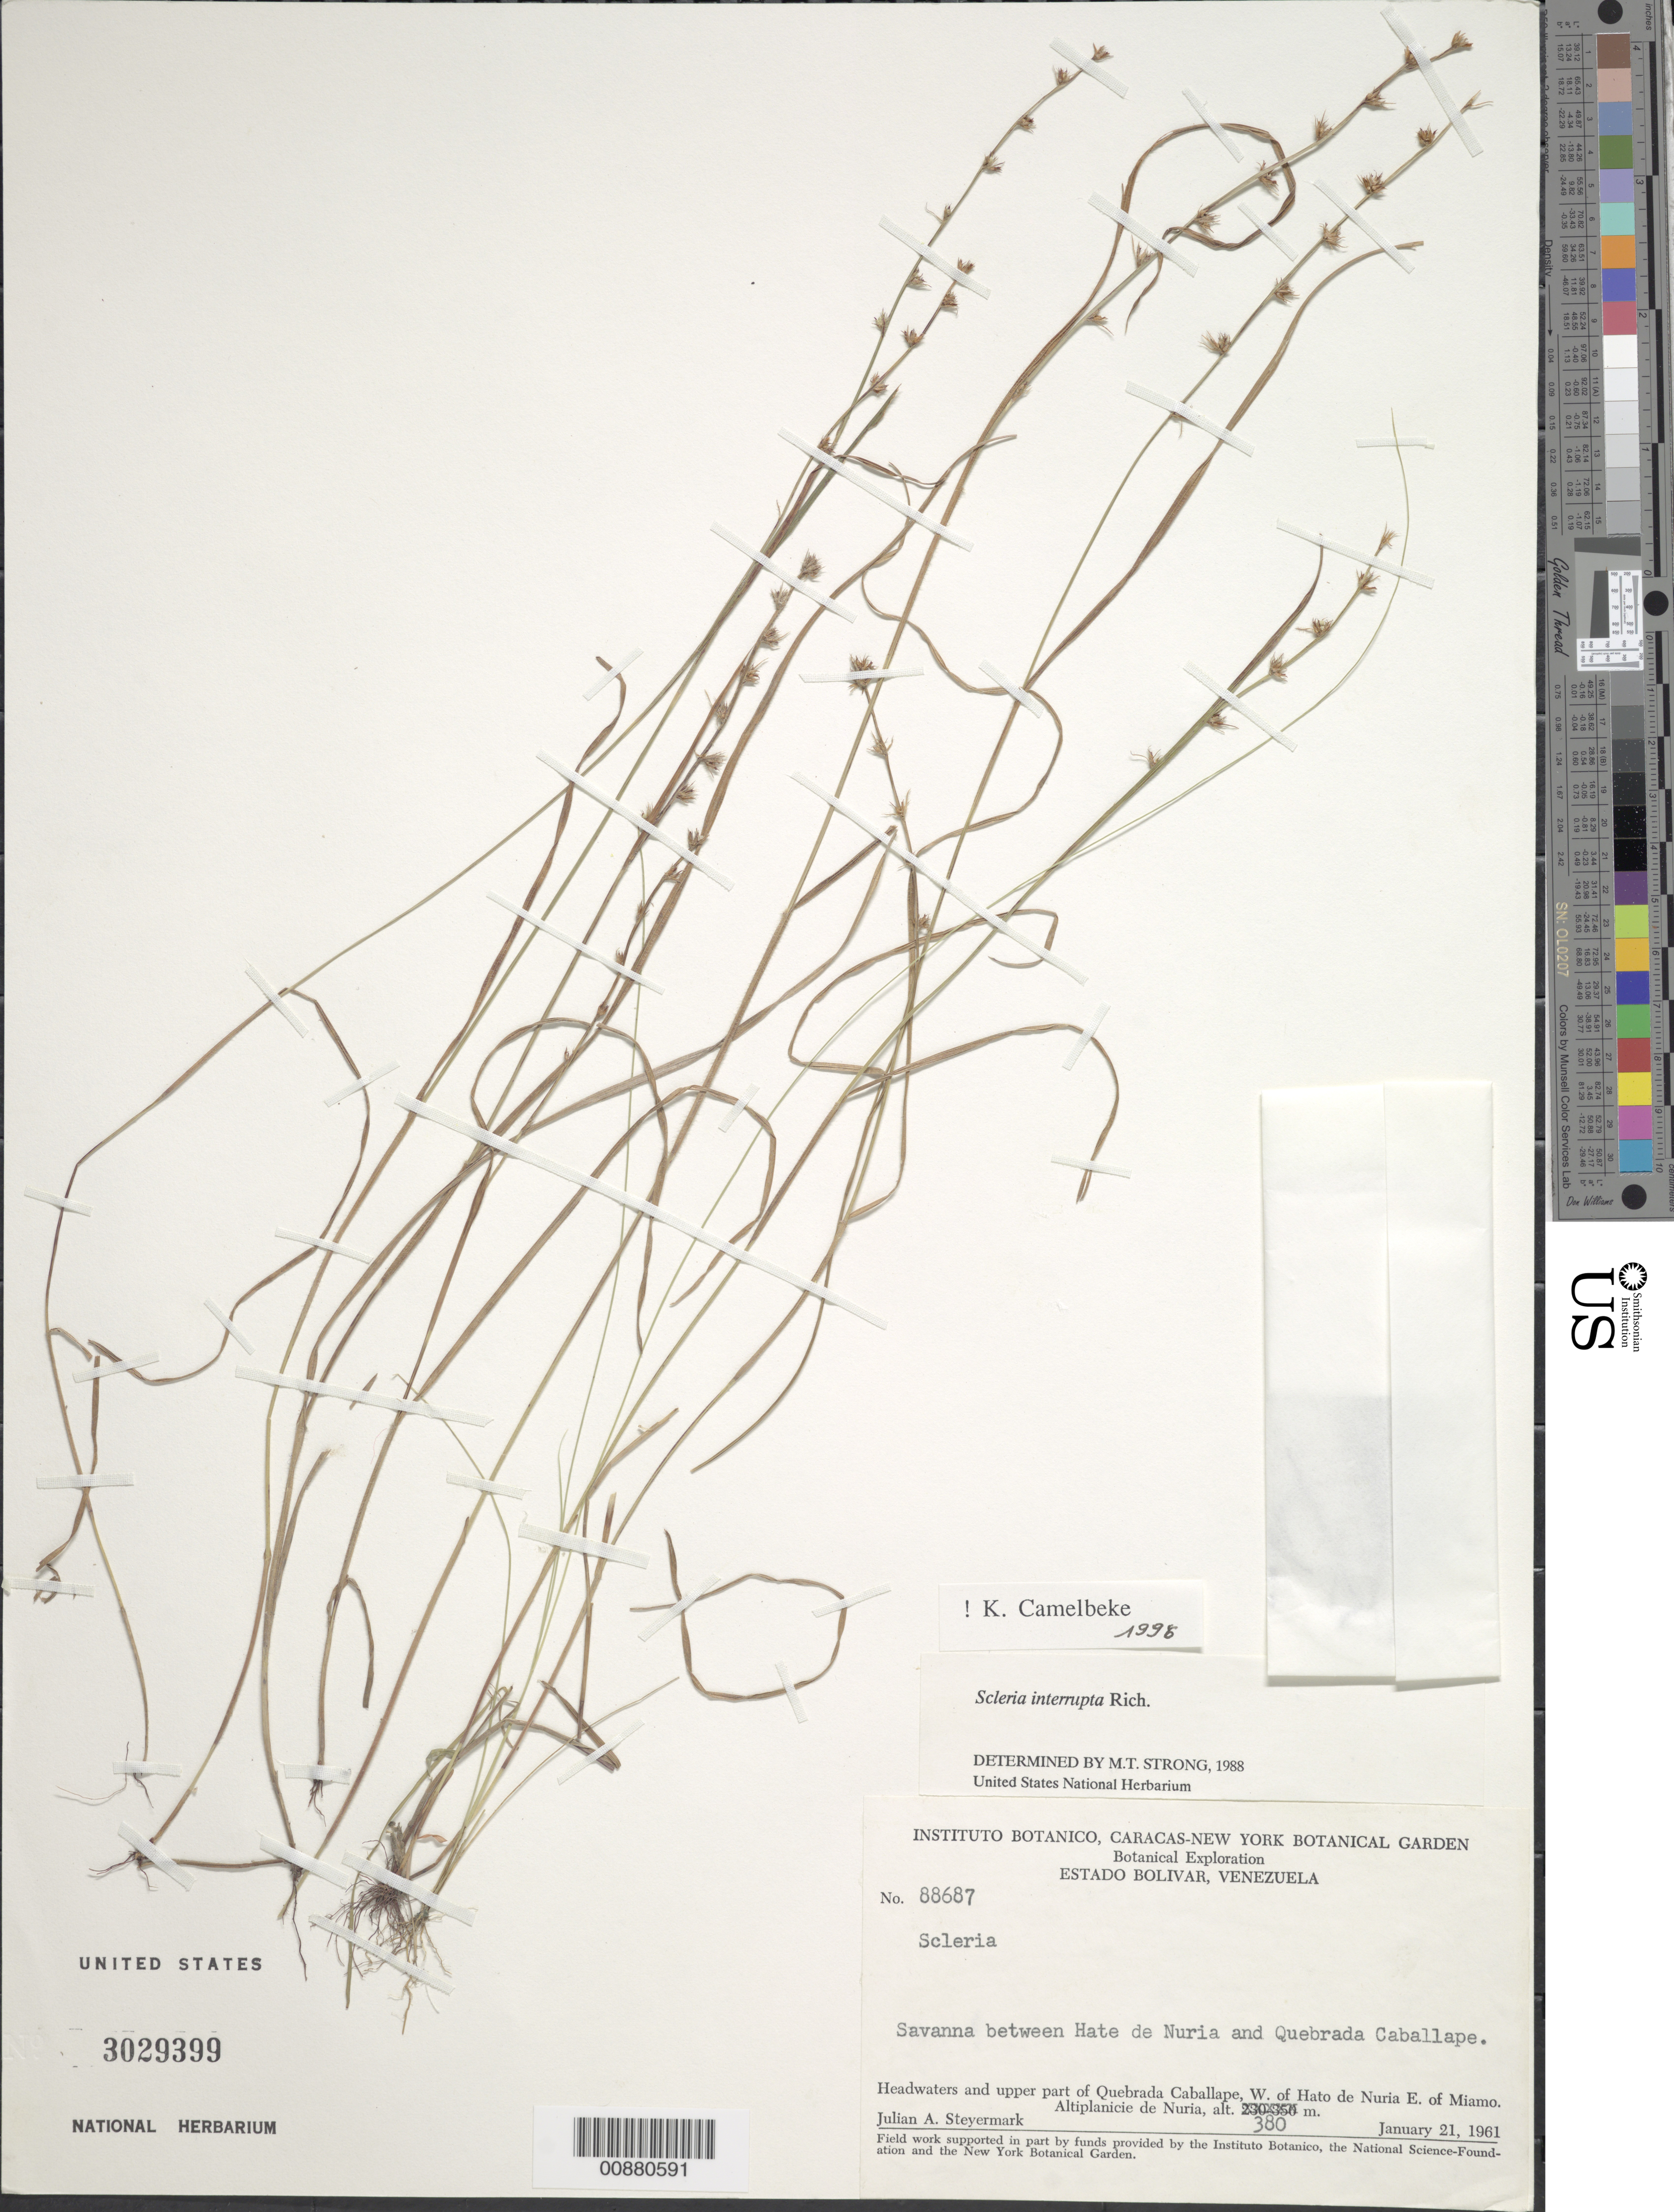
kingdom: Plantae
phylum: Tracheophyta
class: Liliopsida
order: Poales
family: Cyperaceae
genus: Scleria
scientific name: Scleria interrupta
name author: Rich.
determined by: Camelbeke, K.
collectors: J. Steyermark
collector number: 88687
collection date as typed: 21-Jan-61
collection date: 1961-01-21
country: Venezuela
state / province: Bolívar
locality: Altiplanicie de Nuria; between Hato de Nuria and Quebrada Caballape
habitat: Savanna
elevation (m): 380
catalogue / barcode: US 3029399